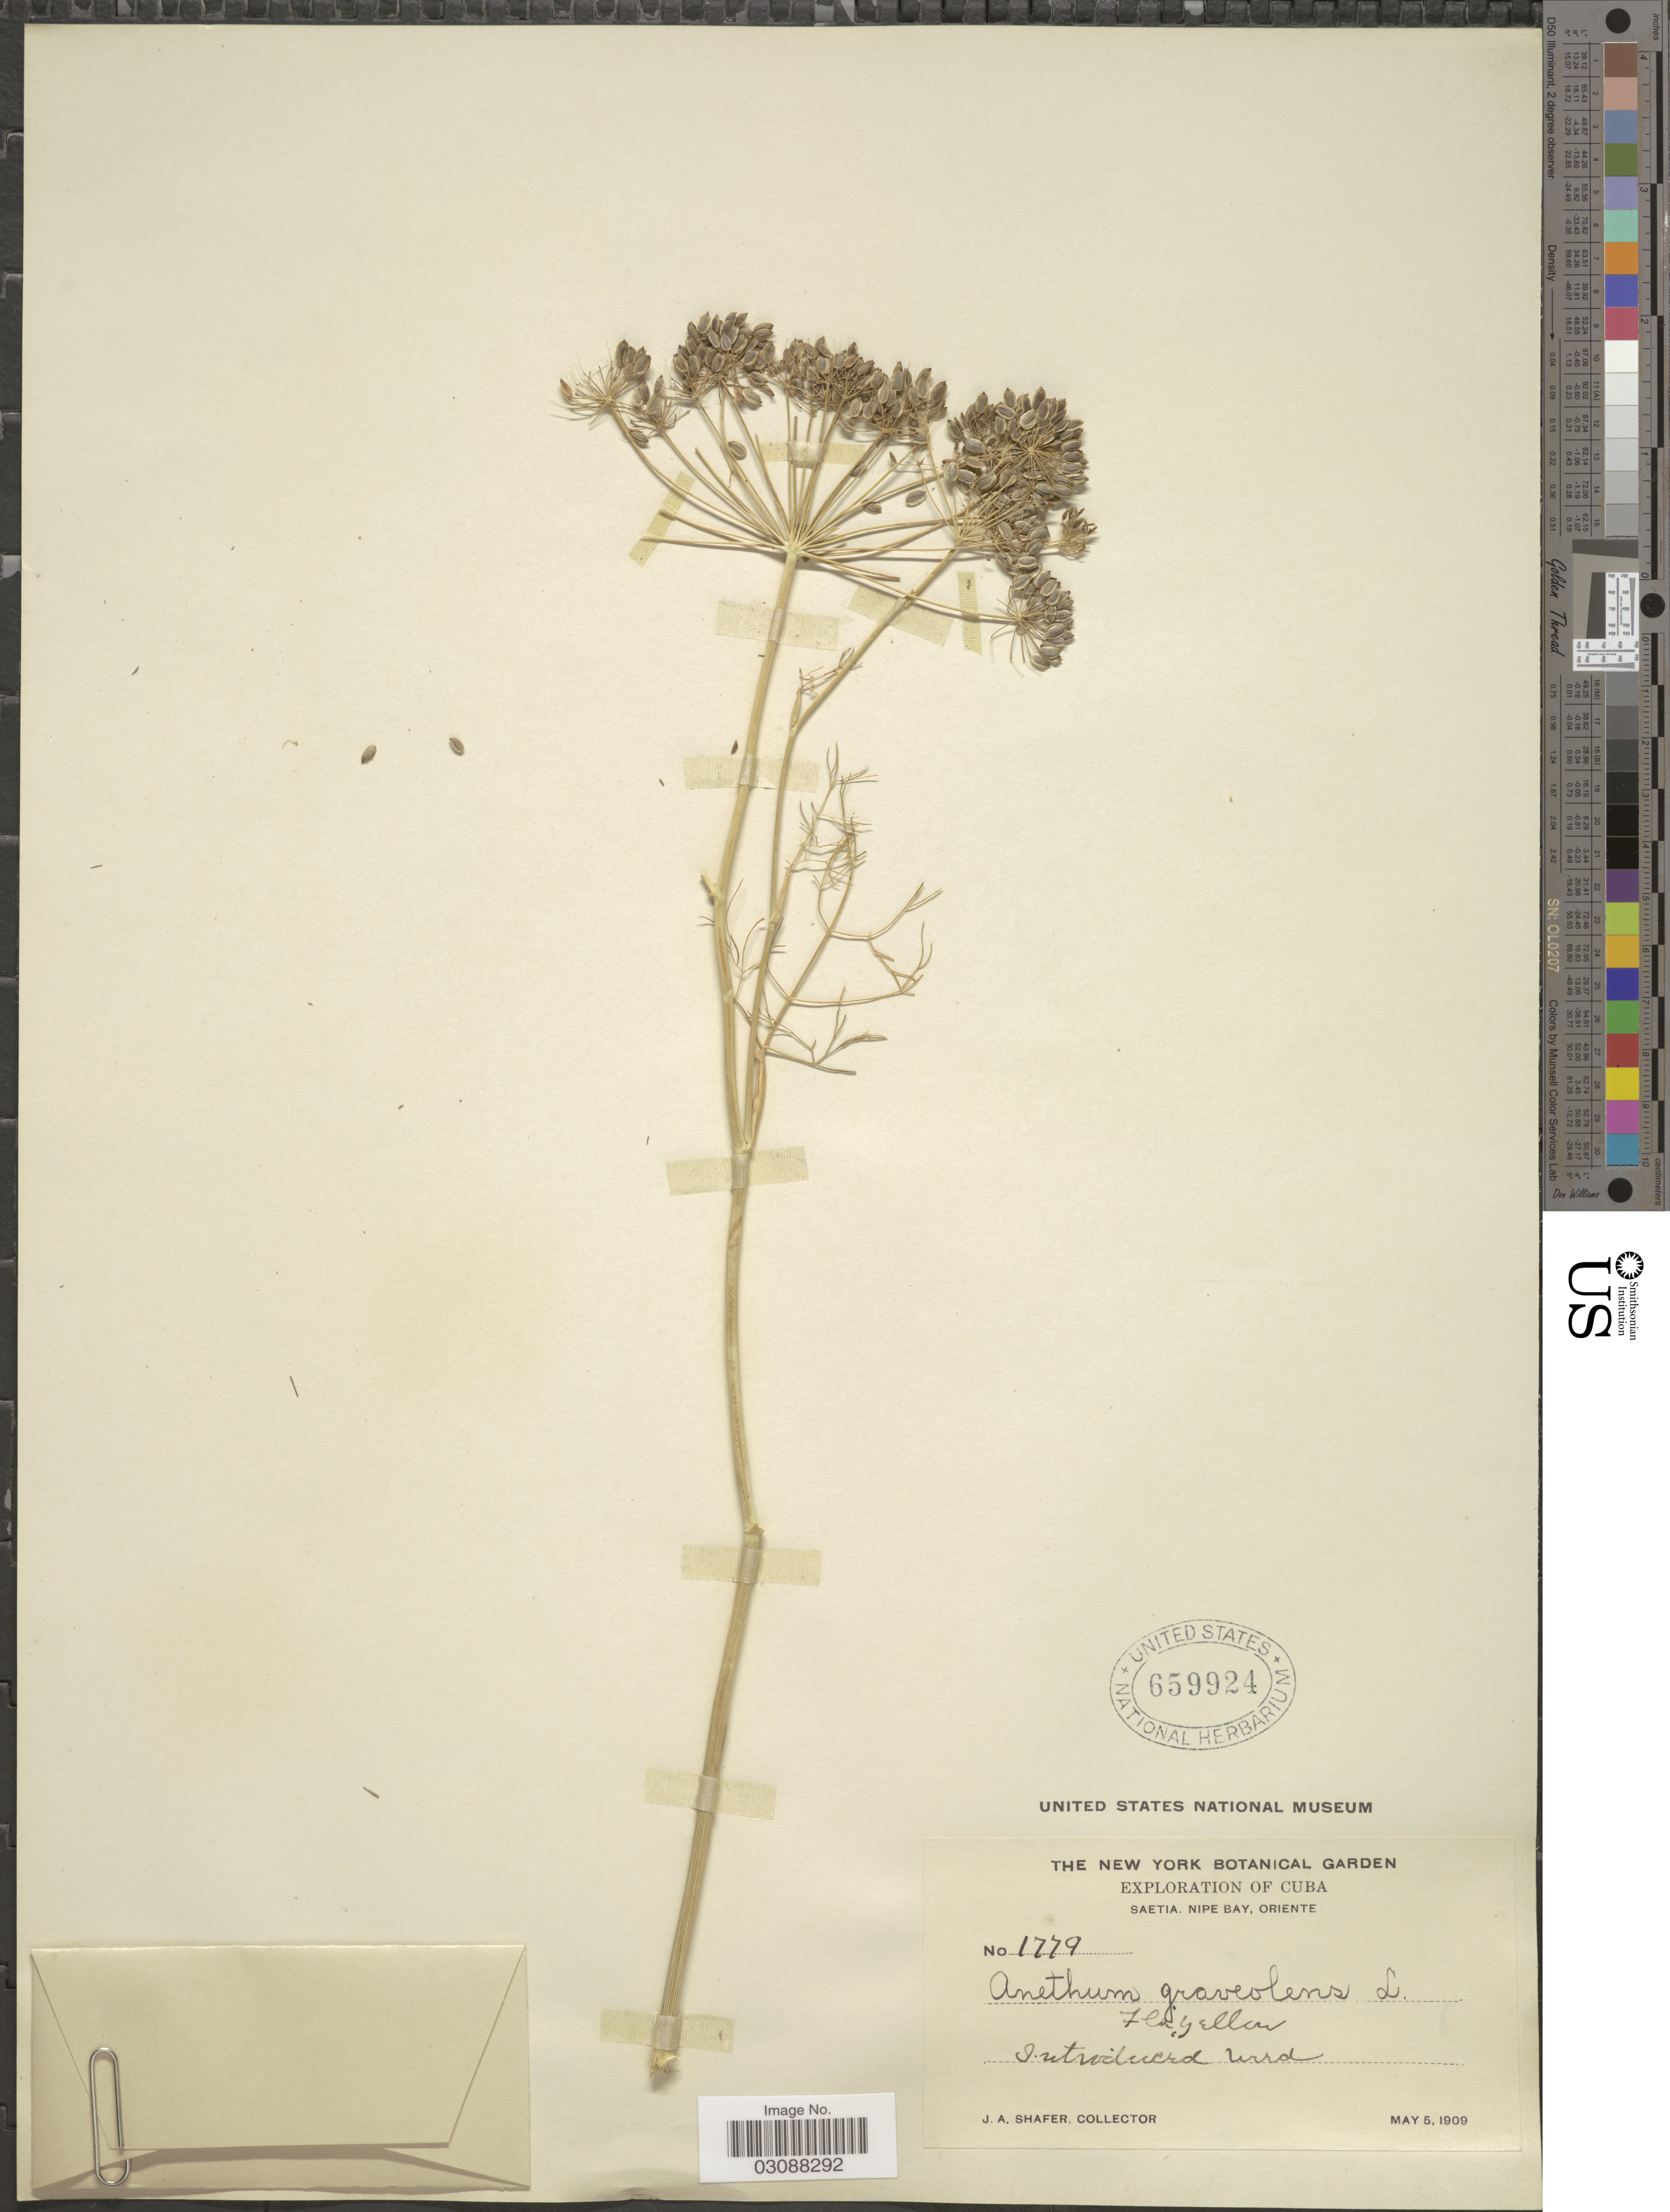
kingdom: Plantae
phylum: Tracheophyta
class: Magnoliopsida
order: Apiales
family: Apiaceae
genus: Anethum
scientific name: Anethum graveolens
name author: L.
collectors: J. A. Shafer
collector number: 1779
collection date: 1909-05-05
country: Cuba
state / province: Oriente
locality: Saetia, Nipe Bay.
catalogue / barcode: US 659924